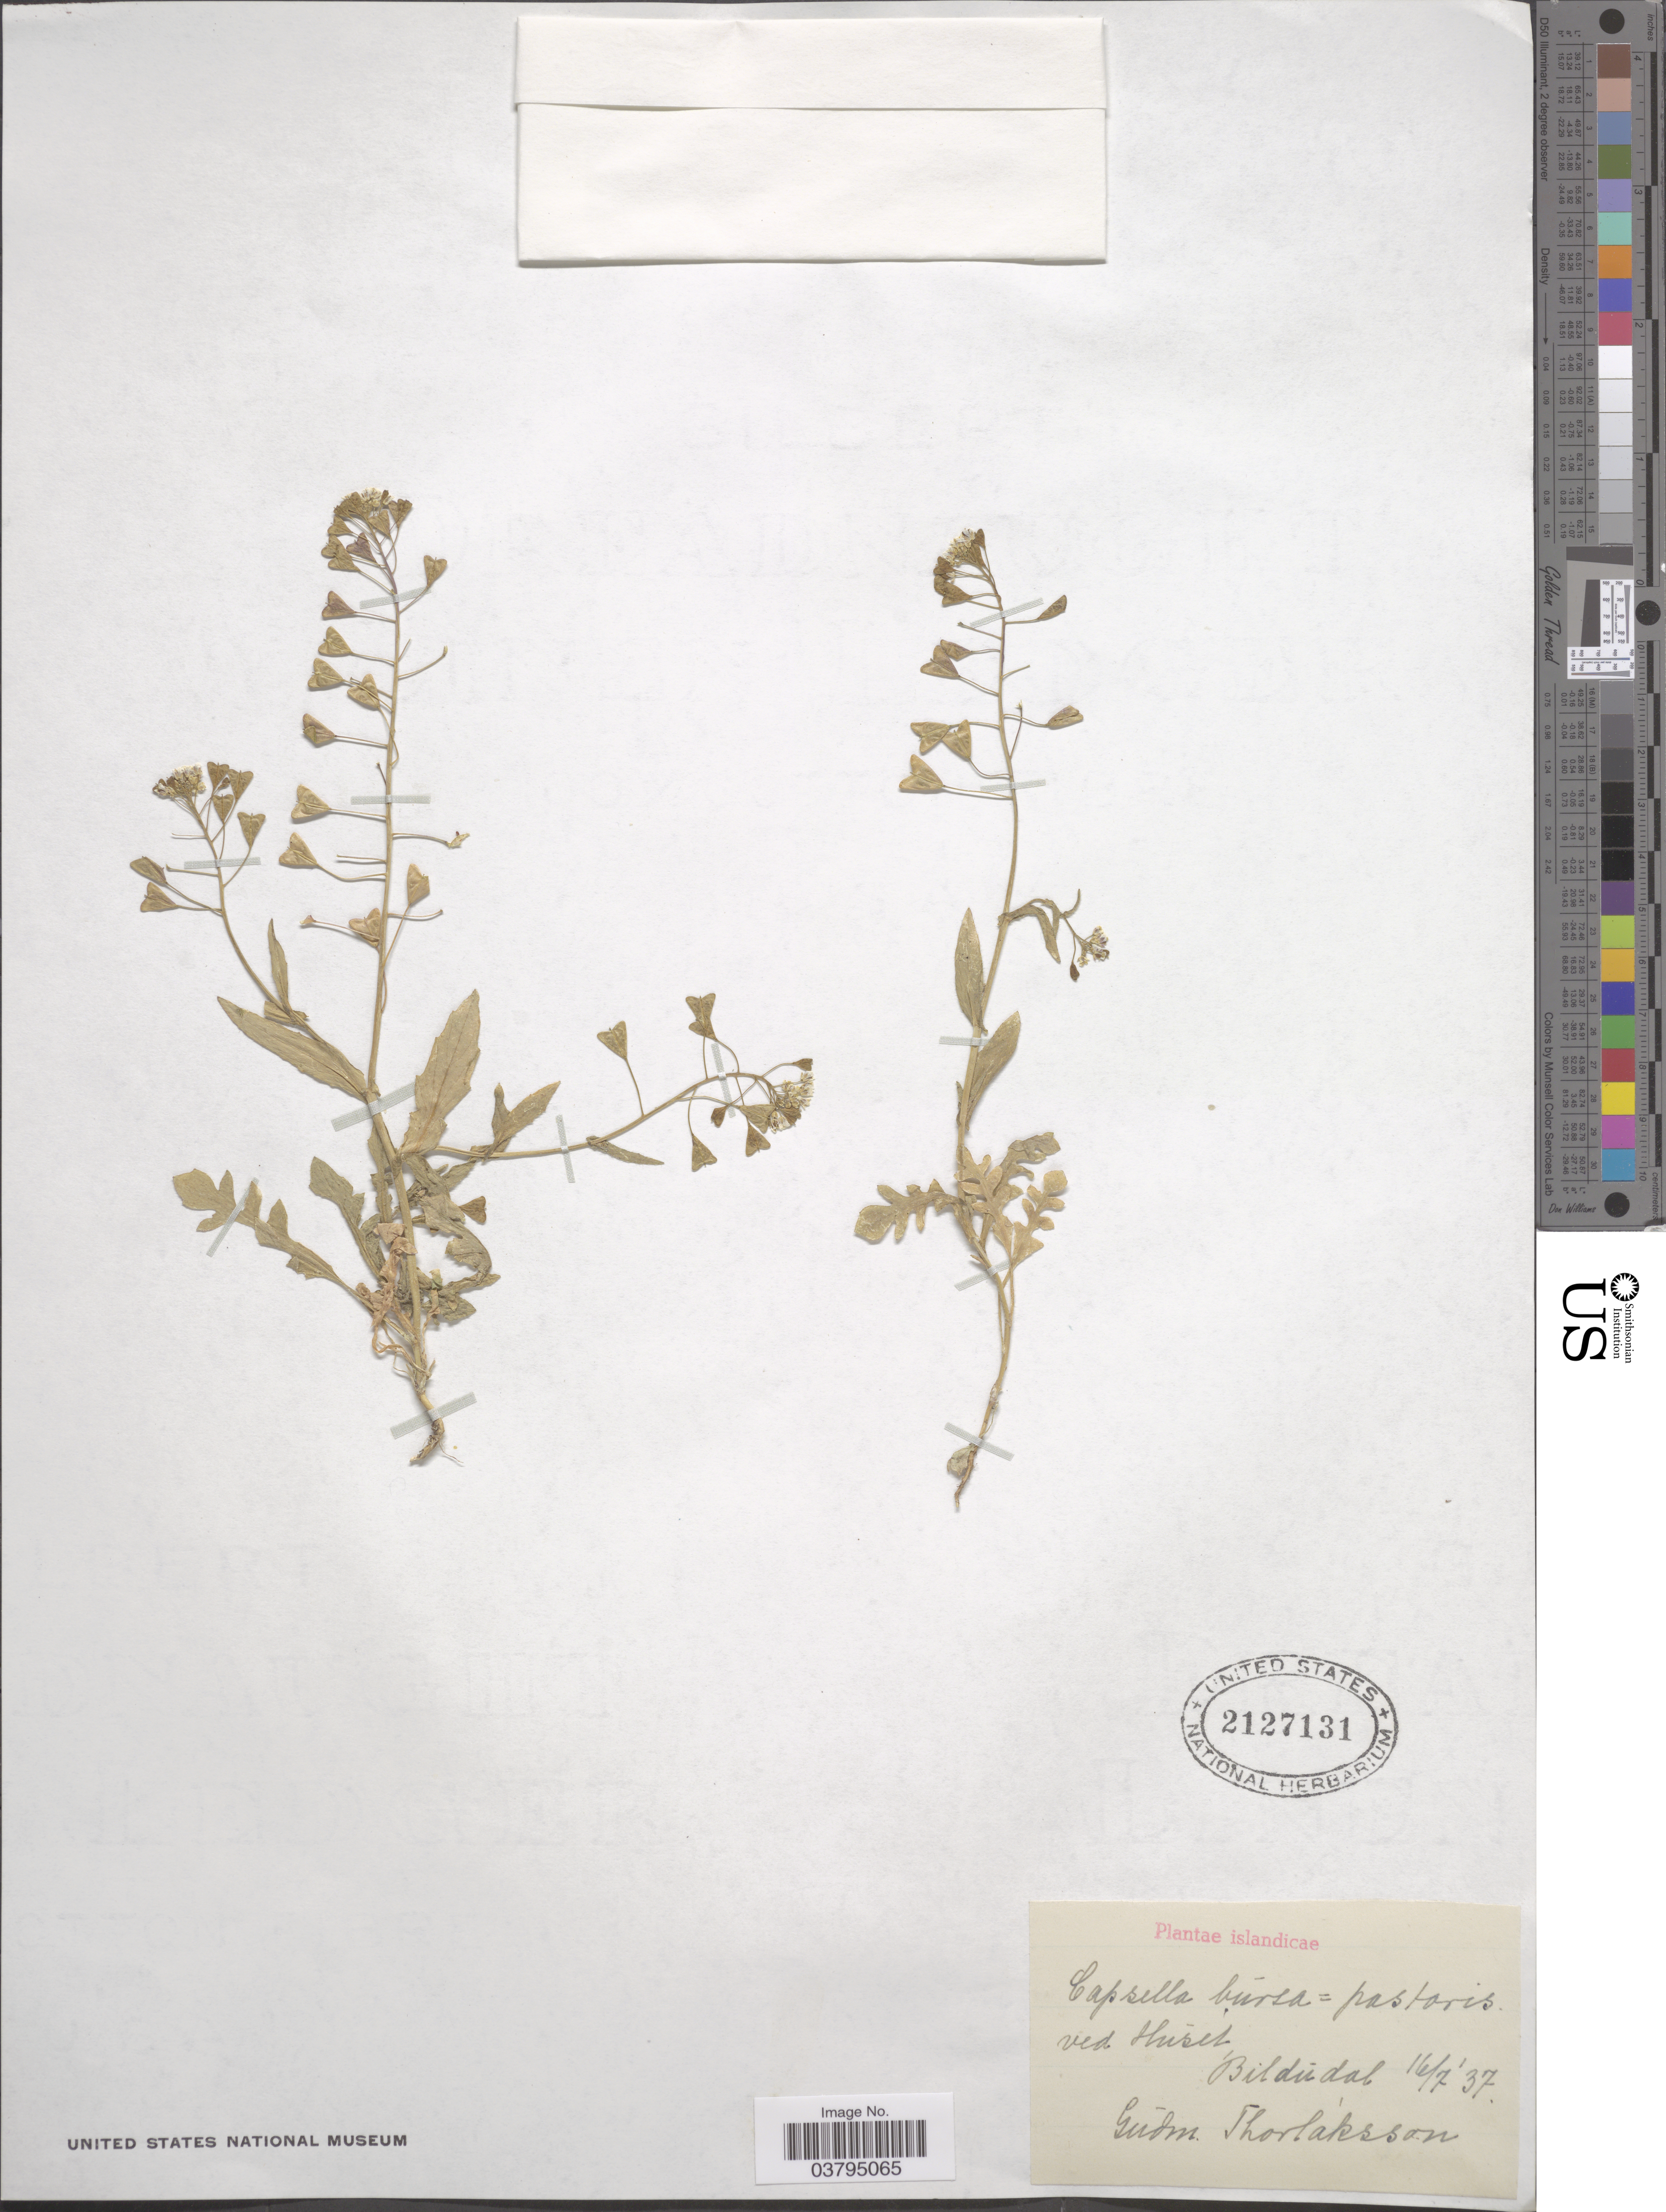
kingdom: Plantae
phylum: Tracheophyta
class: Magnoliopsida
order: Brassicales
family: Brassicaceae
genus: Capsella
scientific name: Capsella bursa-pastoris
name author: (L.) Medik.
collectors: G. Thorlaksson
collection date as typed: Transcribed d/m/y: 16/7/37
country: Iceland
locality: Bildudal.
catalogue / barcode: US 2127131